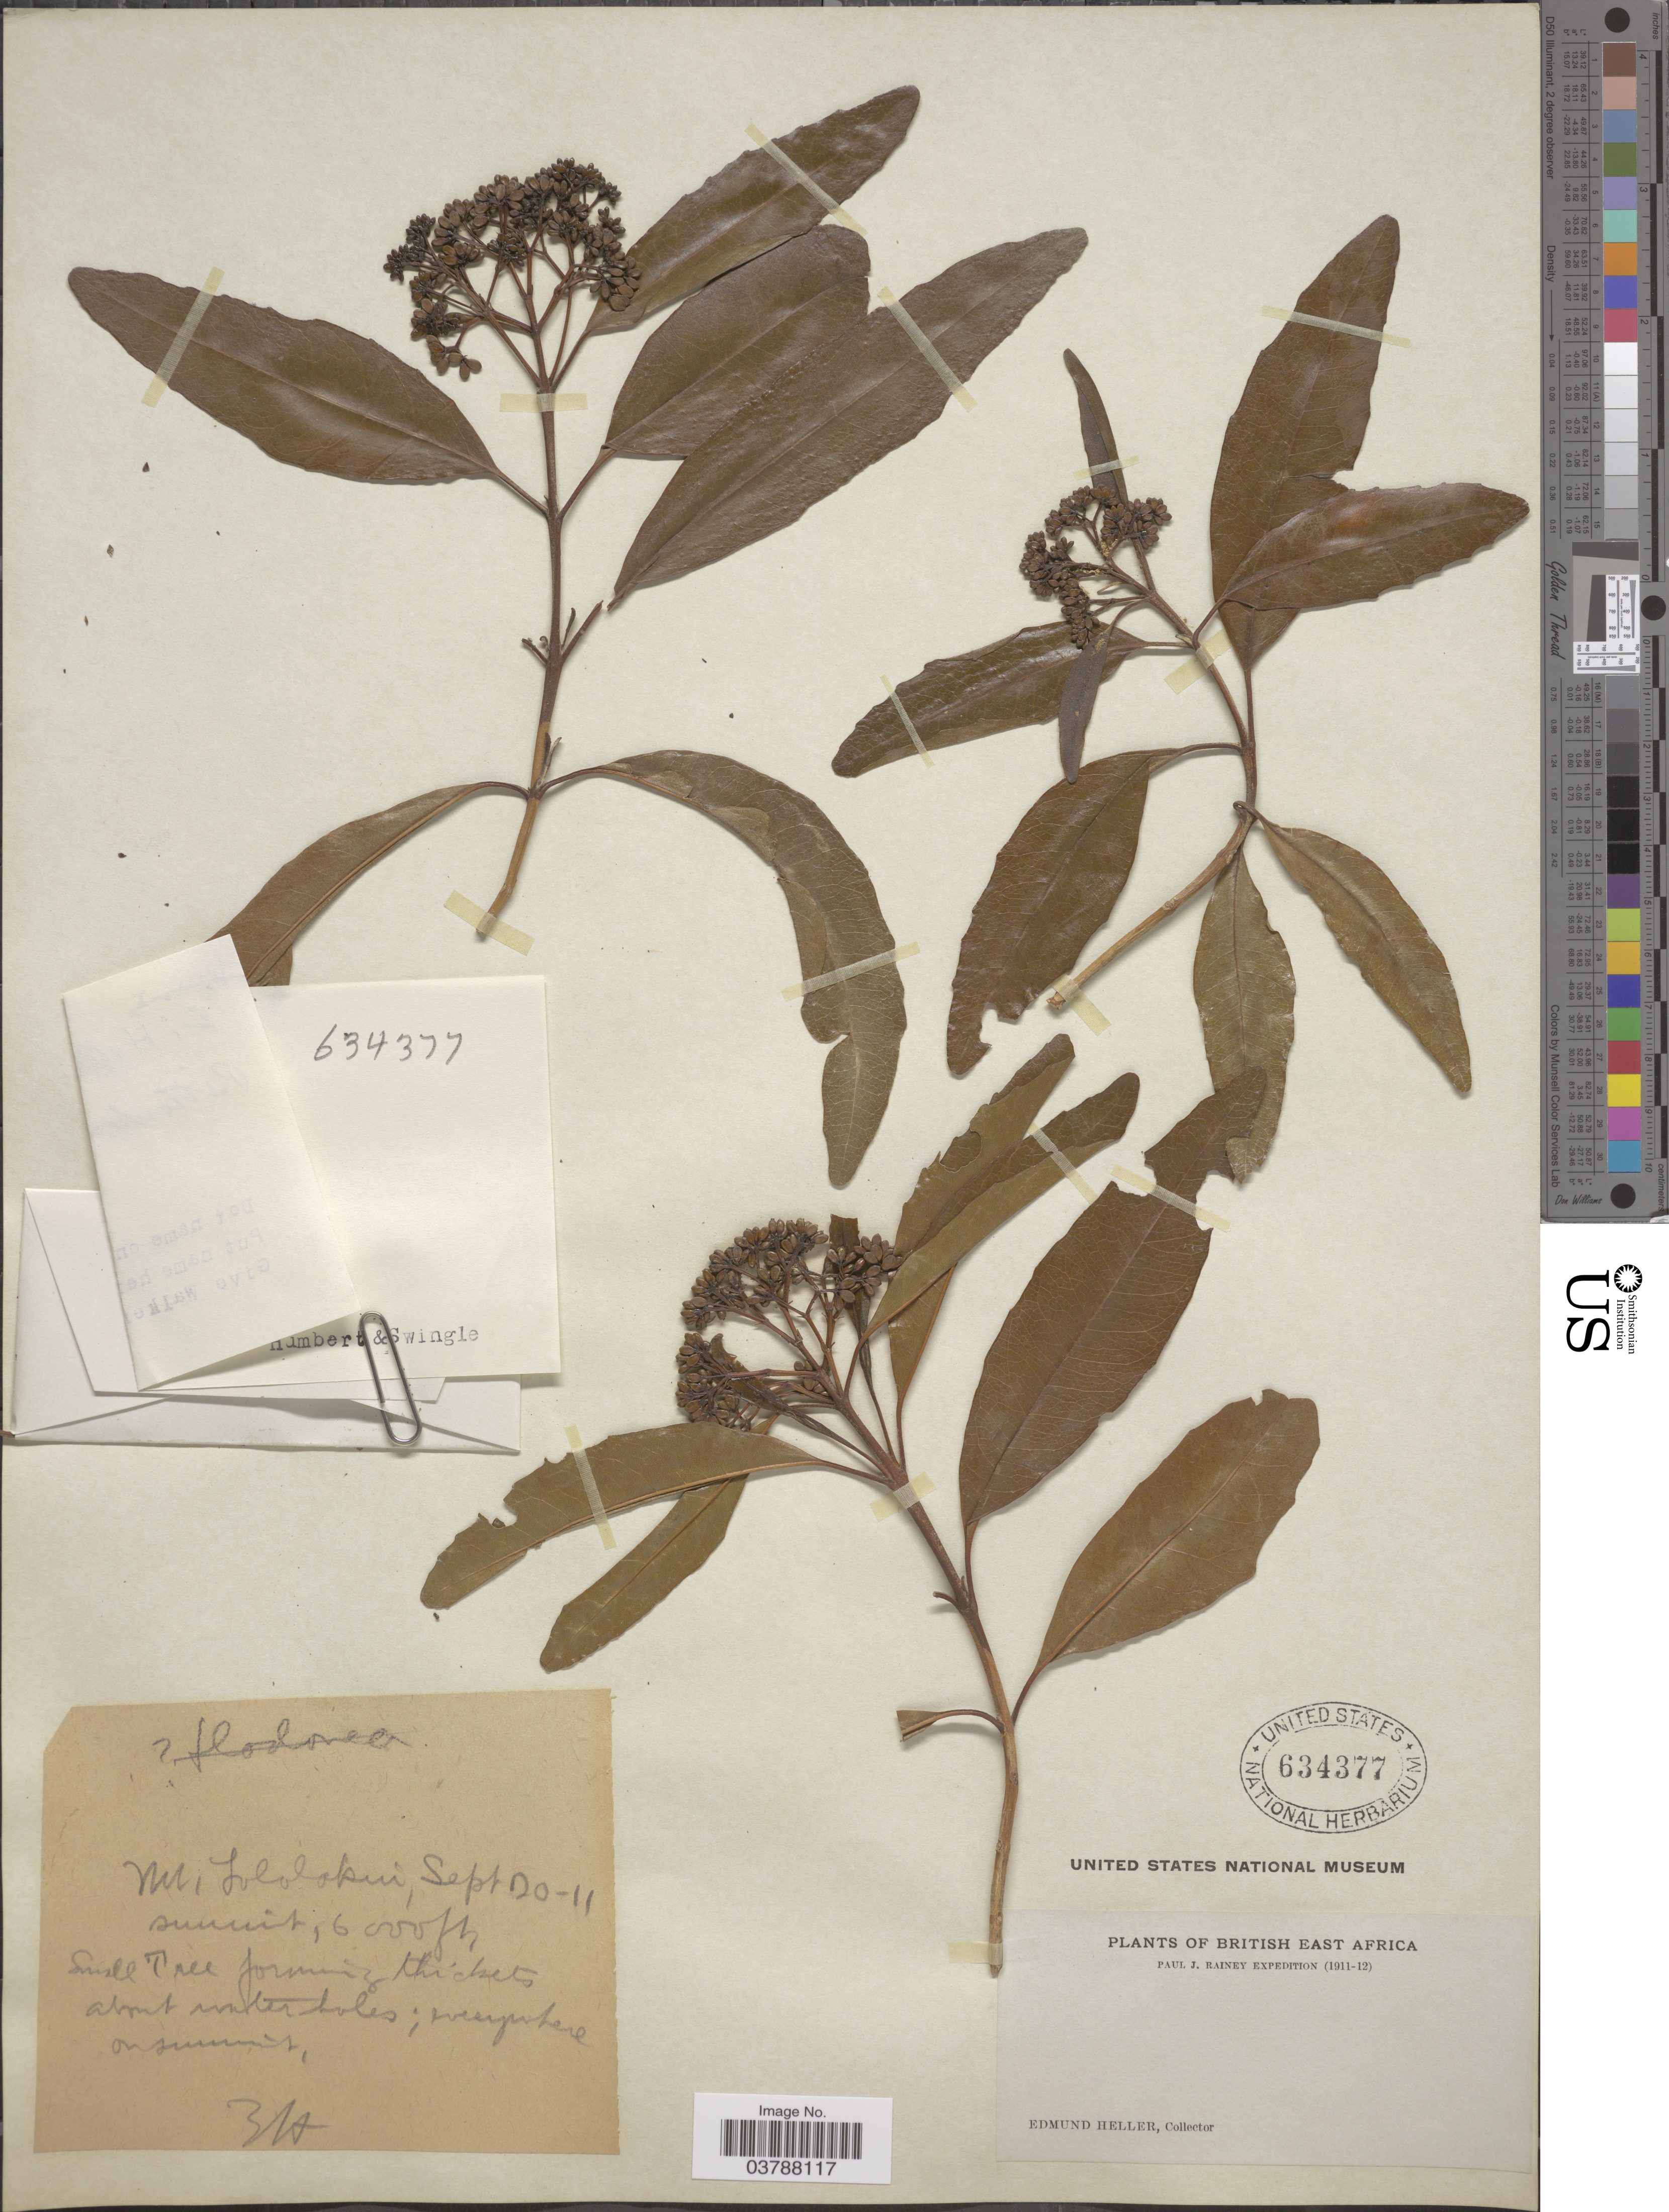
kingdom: Plantae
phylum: Tracheophyta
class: Magnoliopsida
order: Apiales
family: Pittosporaceae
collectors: E. Heller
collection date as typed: Transcribed d/m/y: 20/9/11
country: Kenya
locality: Mt. Tololokui*, British East Africa.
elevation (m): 1829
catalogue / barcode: US 634377